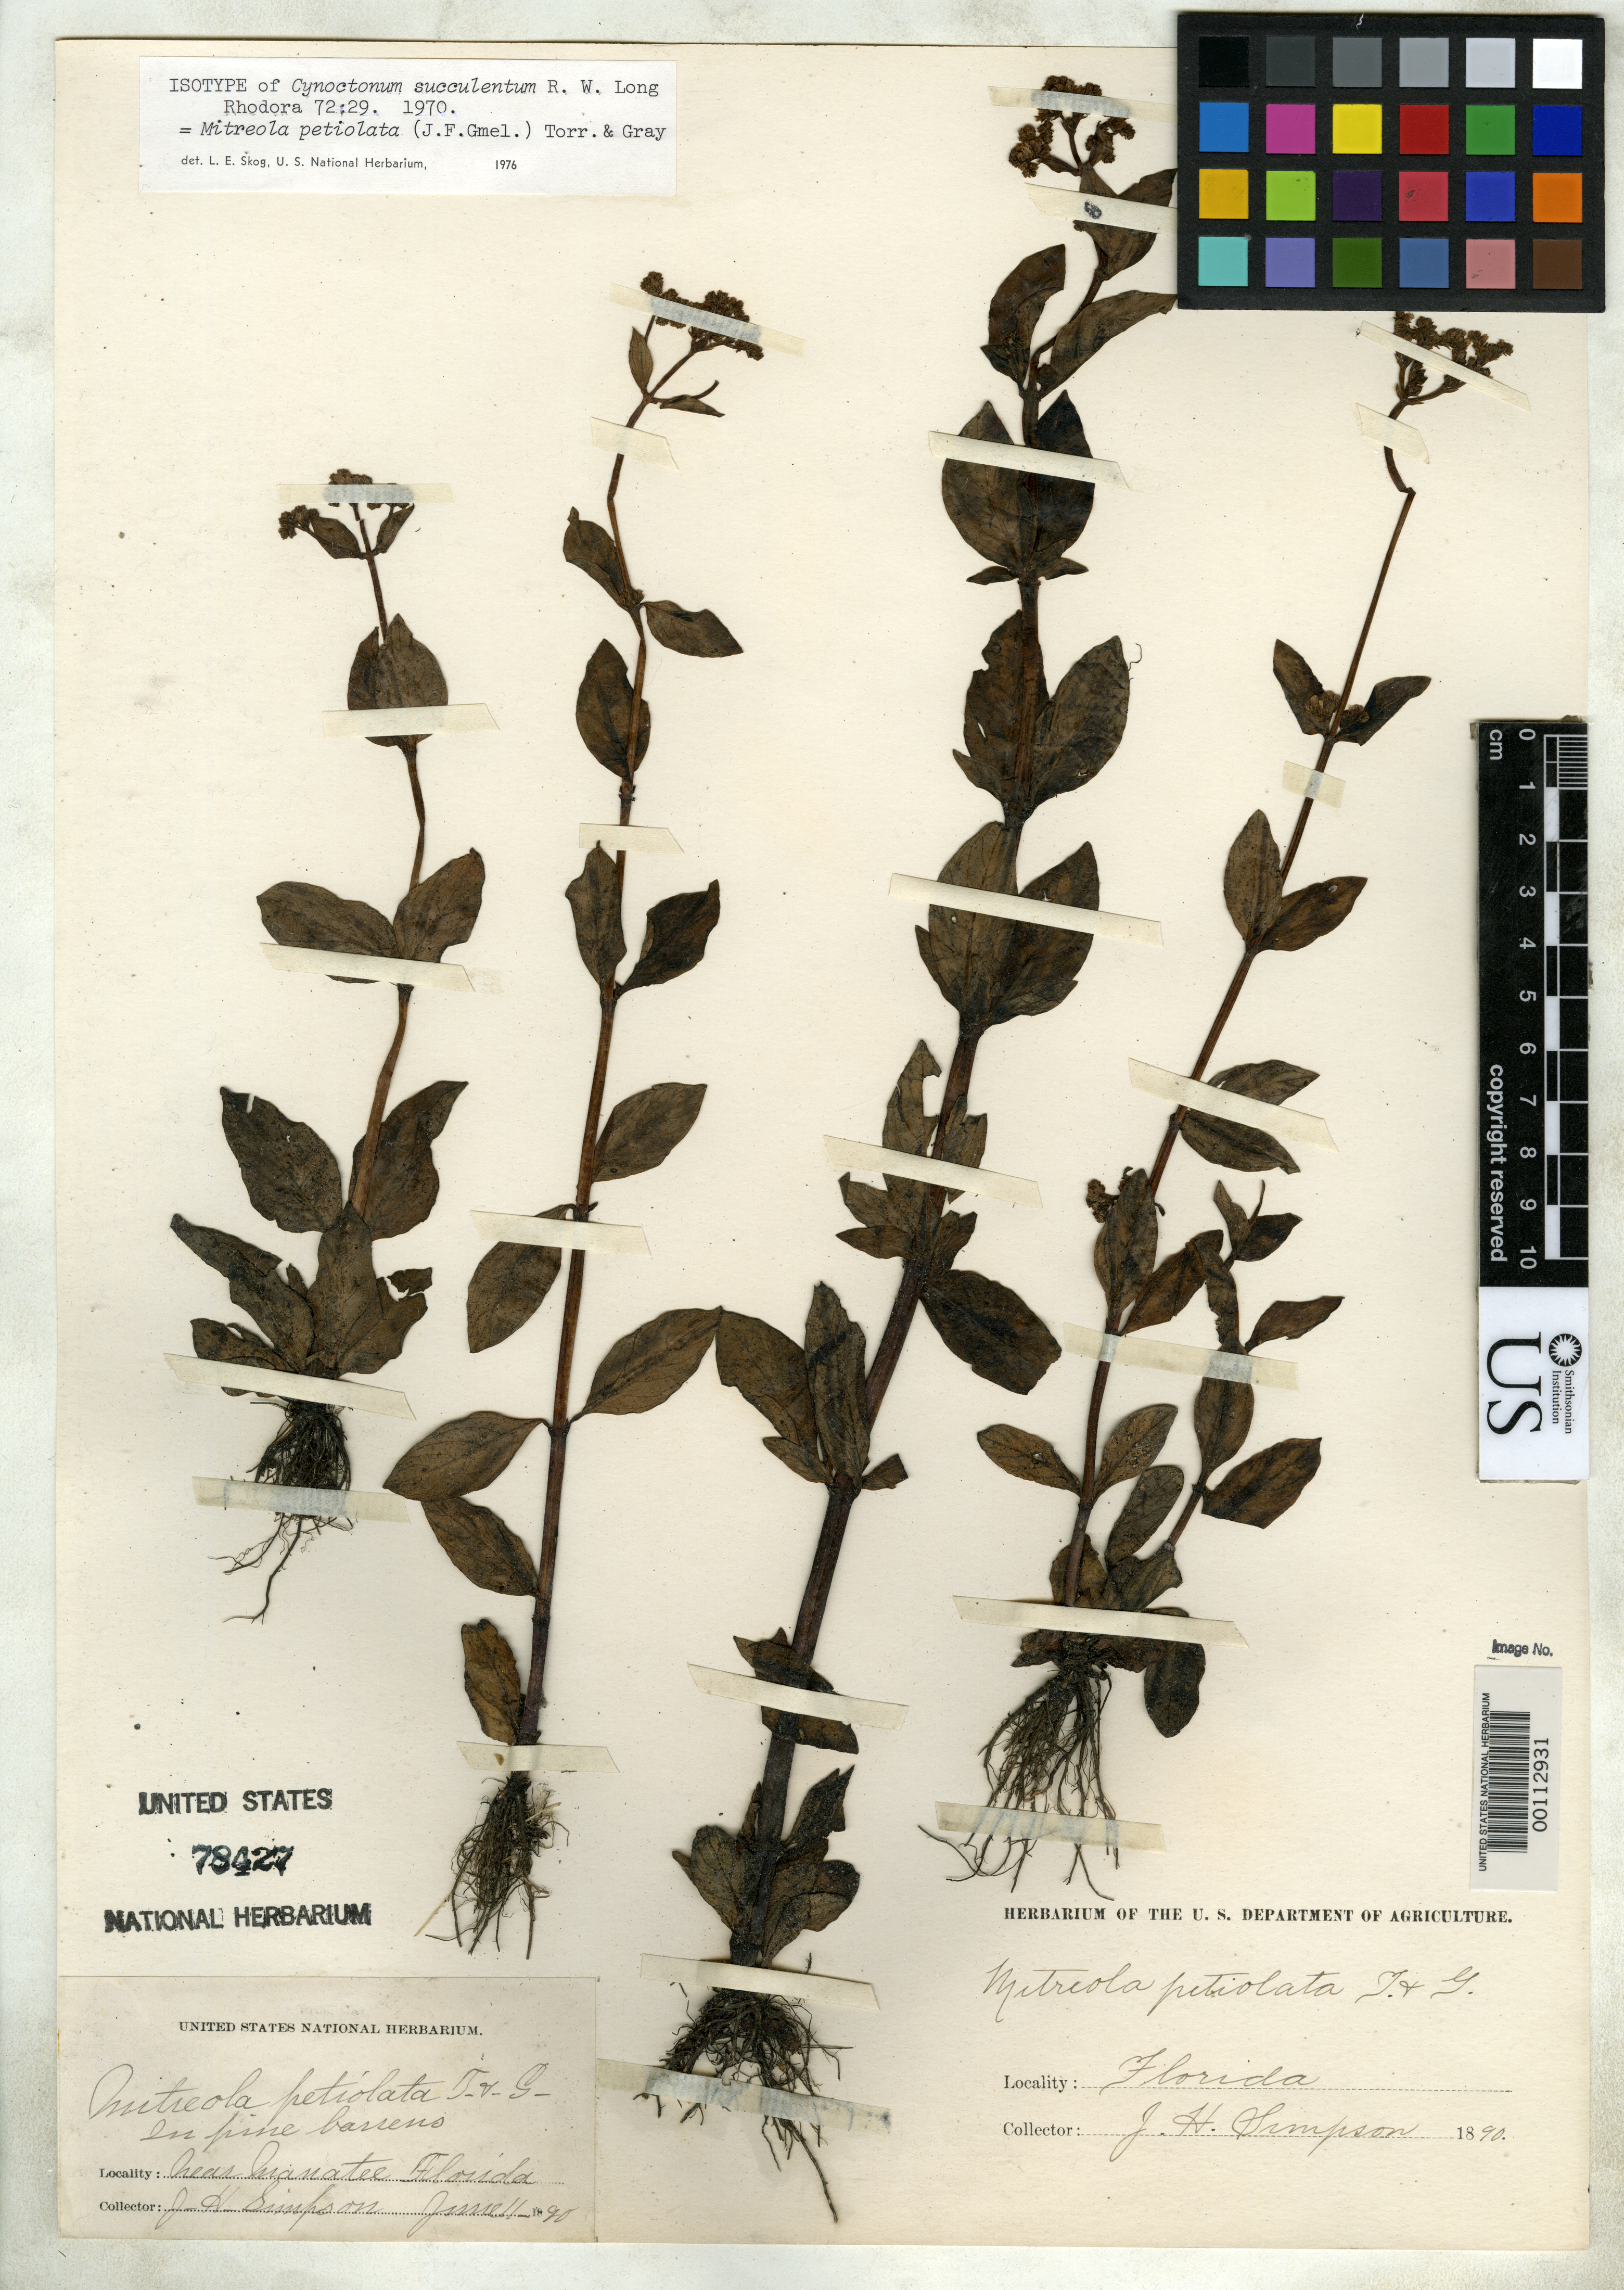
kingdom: Plantae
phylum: Tracheophyta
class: Magnoliopsida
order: Gentianales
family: Loganiaceae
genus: Cynoctonum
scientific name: Cynoctonum succulentum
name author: R.W. Long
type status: Isotype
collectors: J. H. Simpson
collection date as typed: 11 Jun 1890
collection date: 1890-06-11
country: United States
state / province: Florida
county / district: Manatee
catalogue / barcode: US 78427